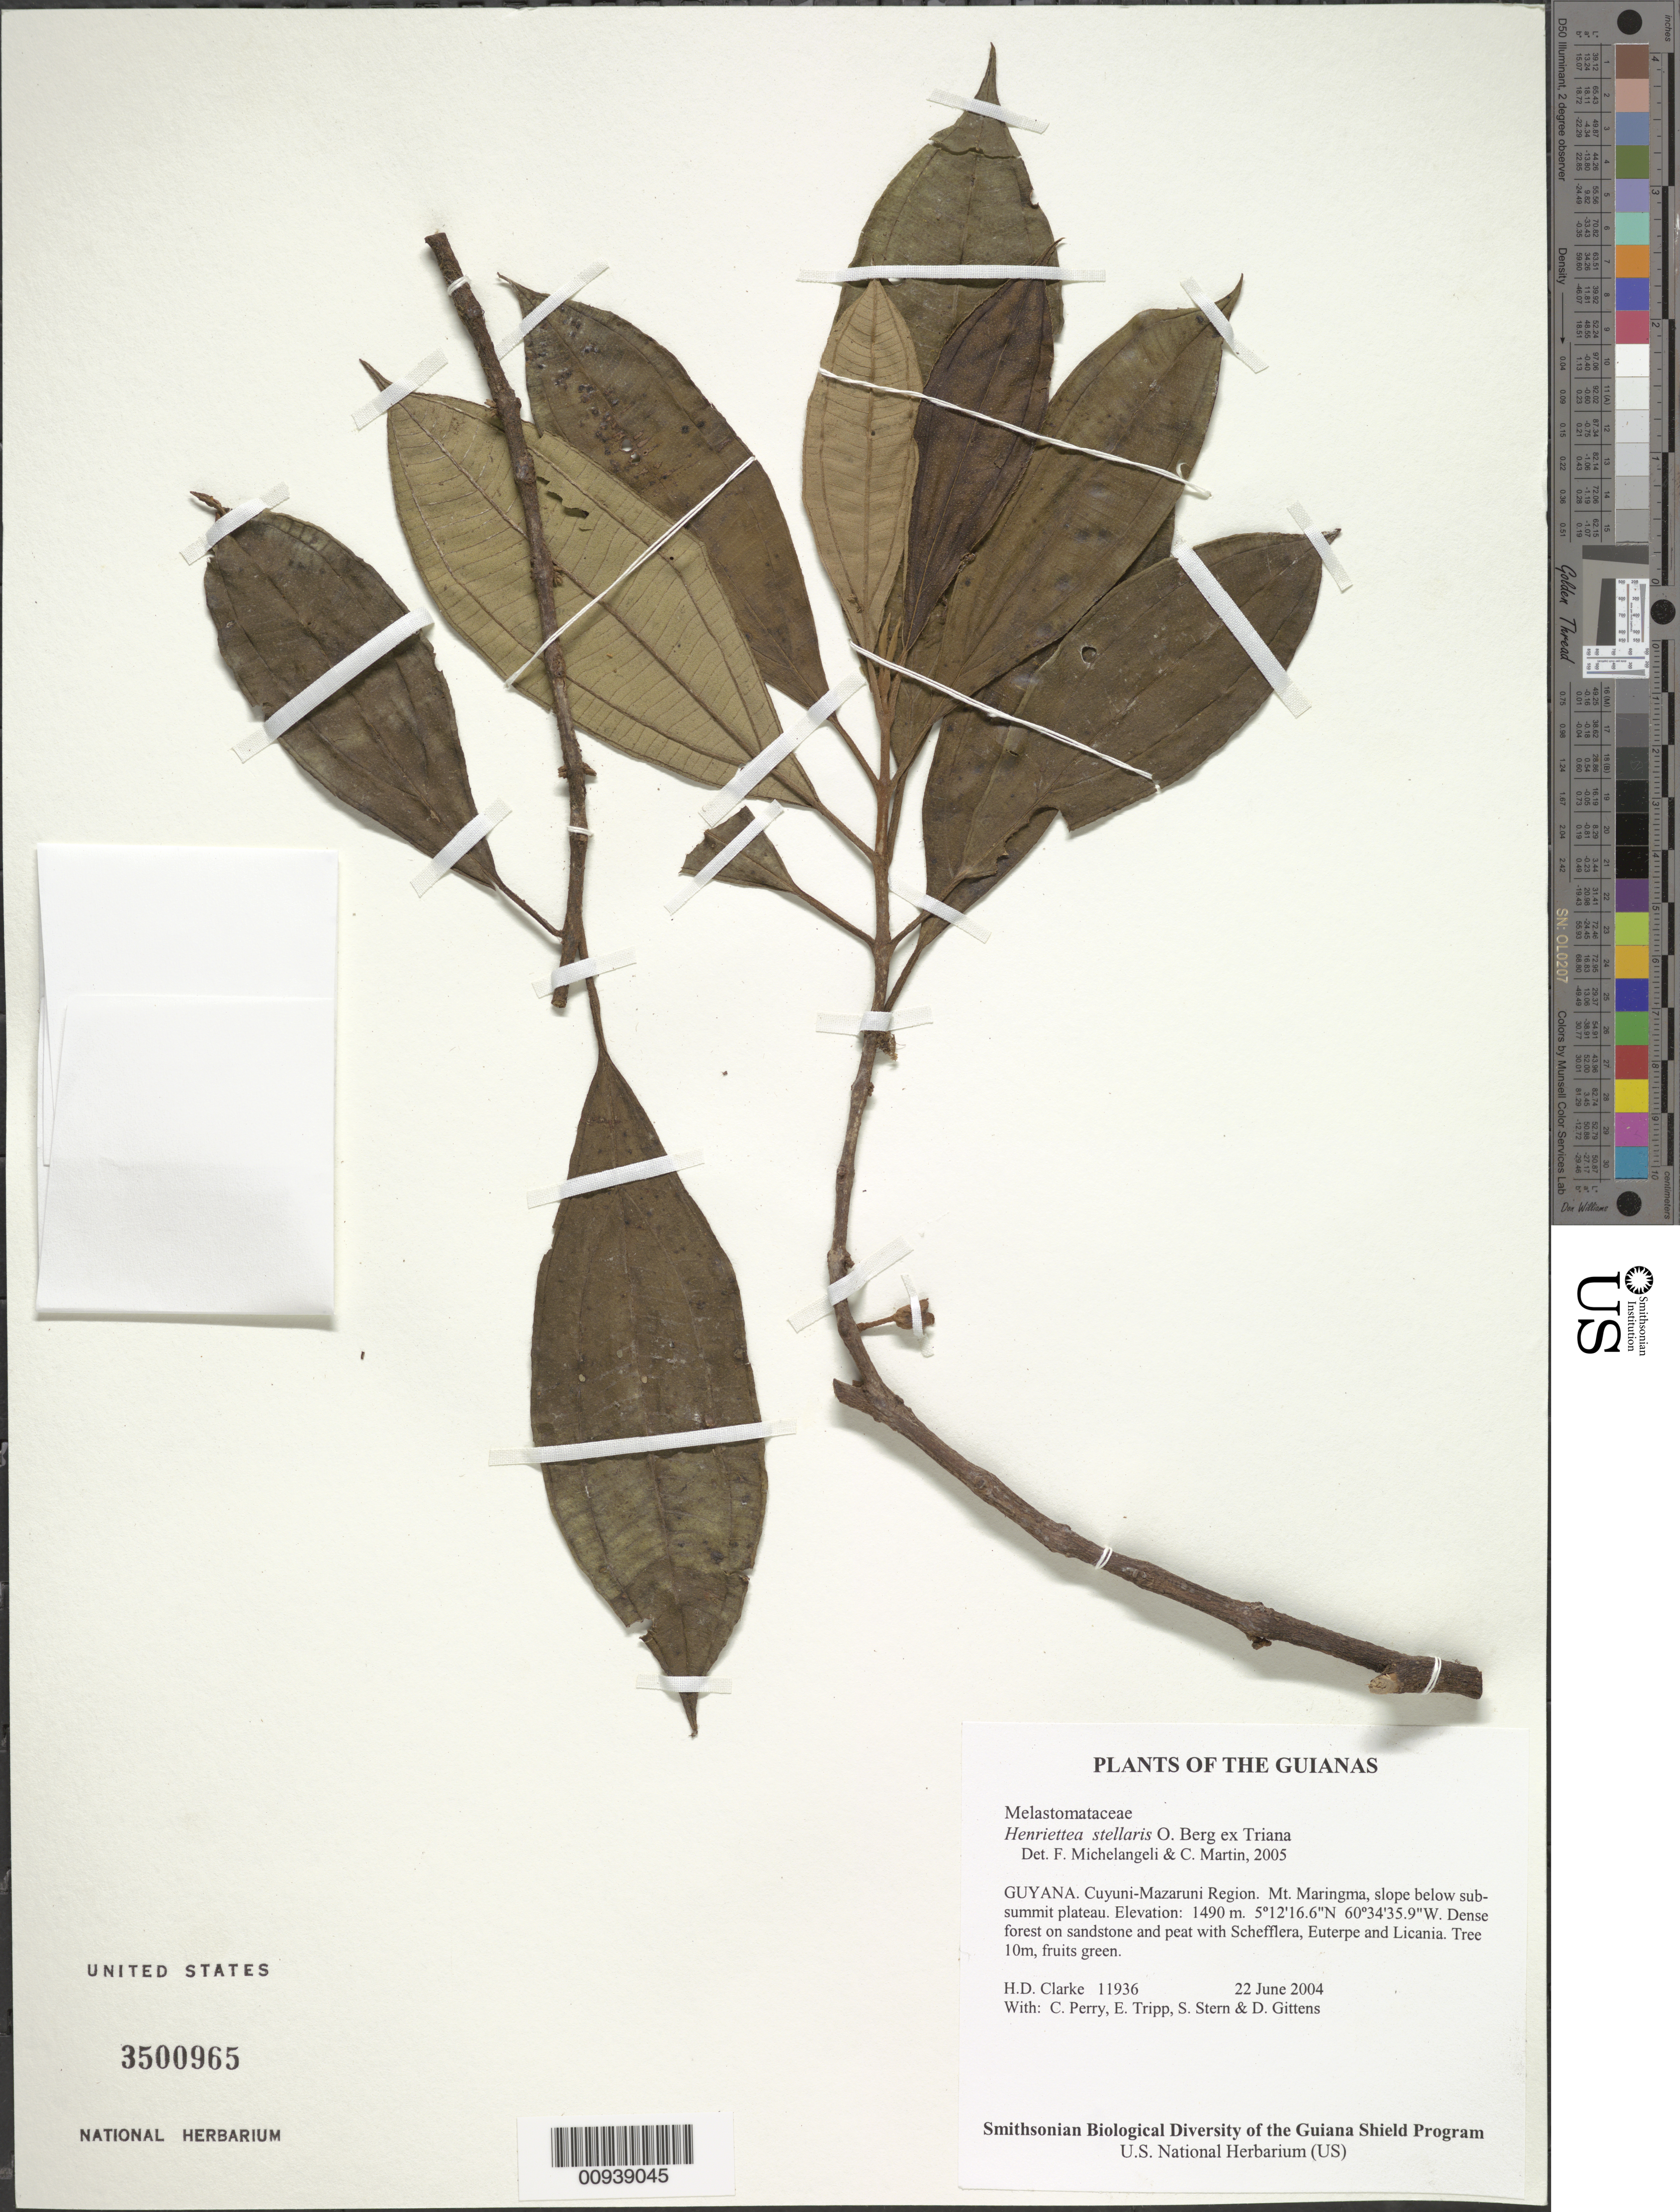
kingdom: Plantae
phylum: Tracheophyta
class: Magnoliopsida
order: Myrtales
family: Melastomataceae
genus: Henriettea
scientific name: Henriettea stellaris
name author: O. Berg ex Triana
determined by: Michelangeli, F. A.; Martin, C.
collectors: H. D. Clarke, C. Perry, E. Tripp, S. R. Stern & D. Gittens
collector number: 11936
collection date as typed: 22 June 2004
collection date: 2004-06-22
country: Guyana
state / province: Cuyuni-Mazaruni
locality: Mt. Maringma, slope below sub-summit plateau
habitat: Dense forest on sandstone and peat with Schefflera, Euterpe and Licania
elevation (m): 1490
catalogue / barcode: US 3500965